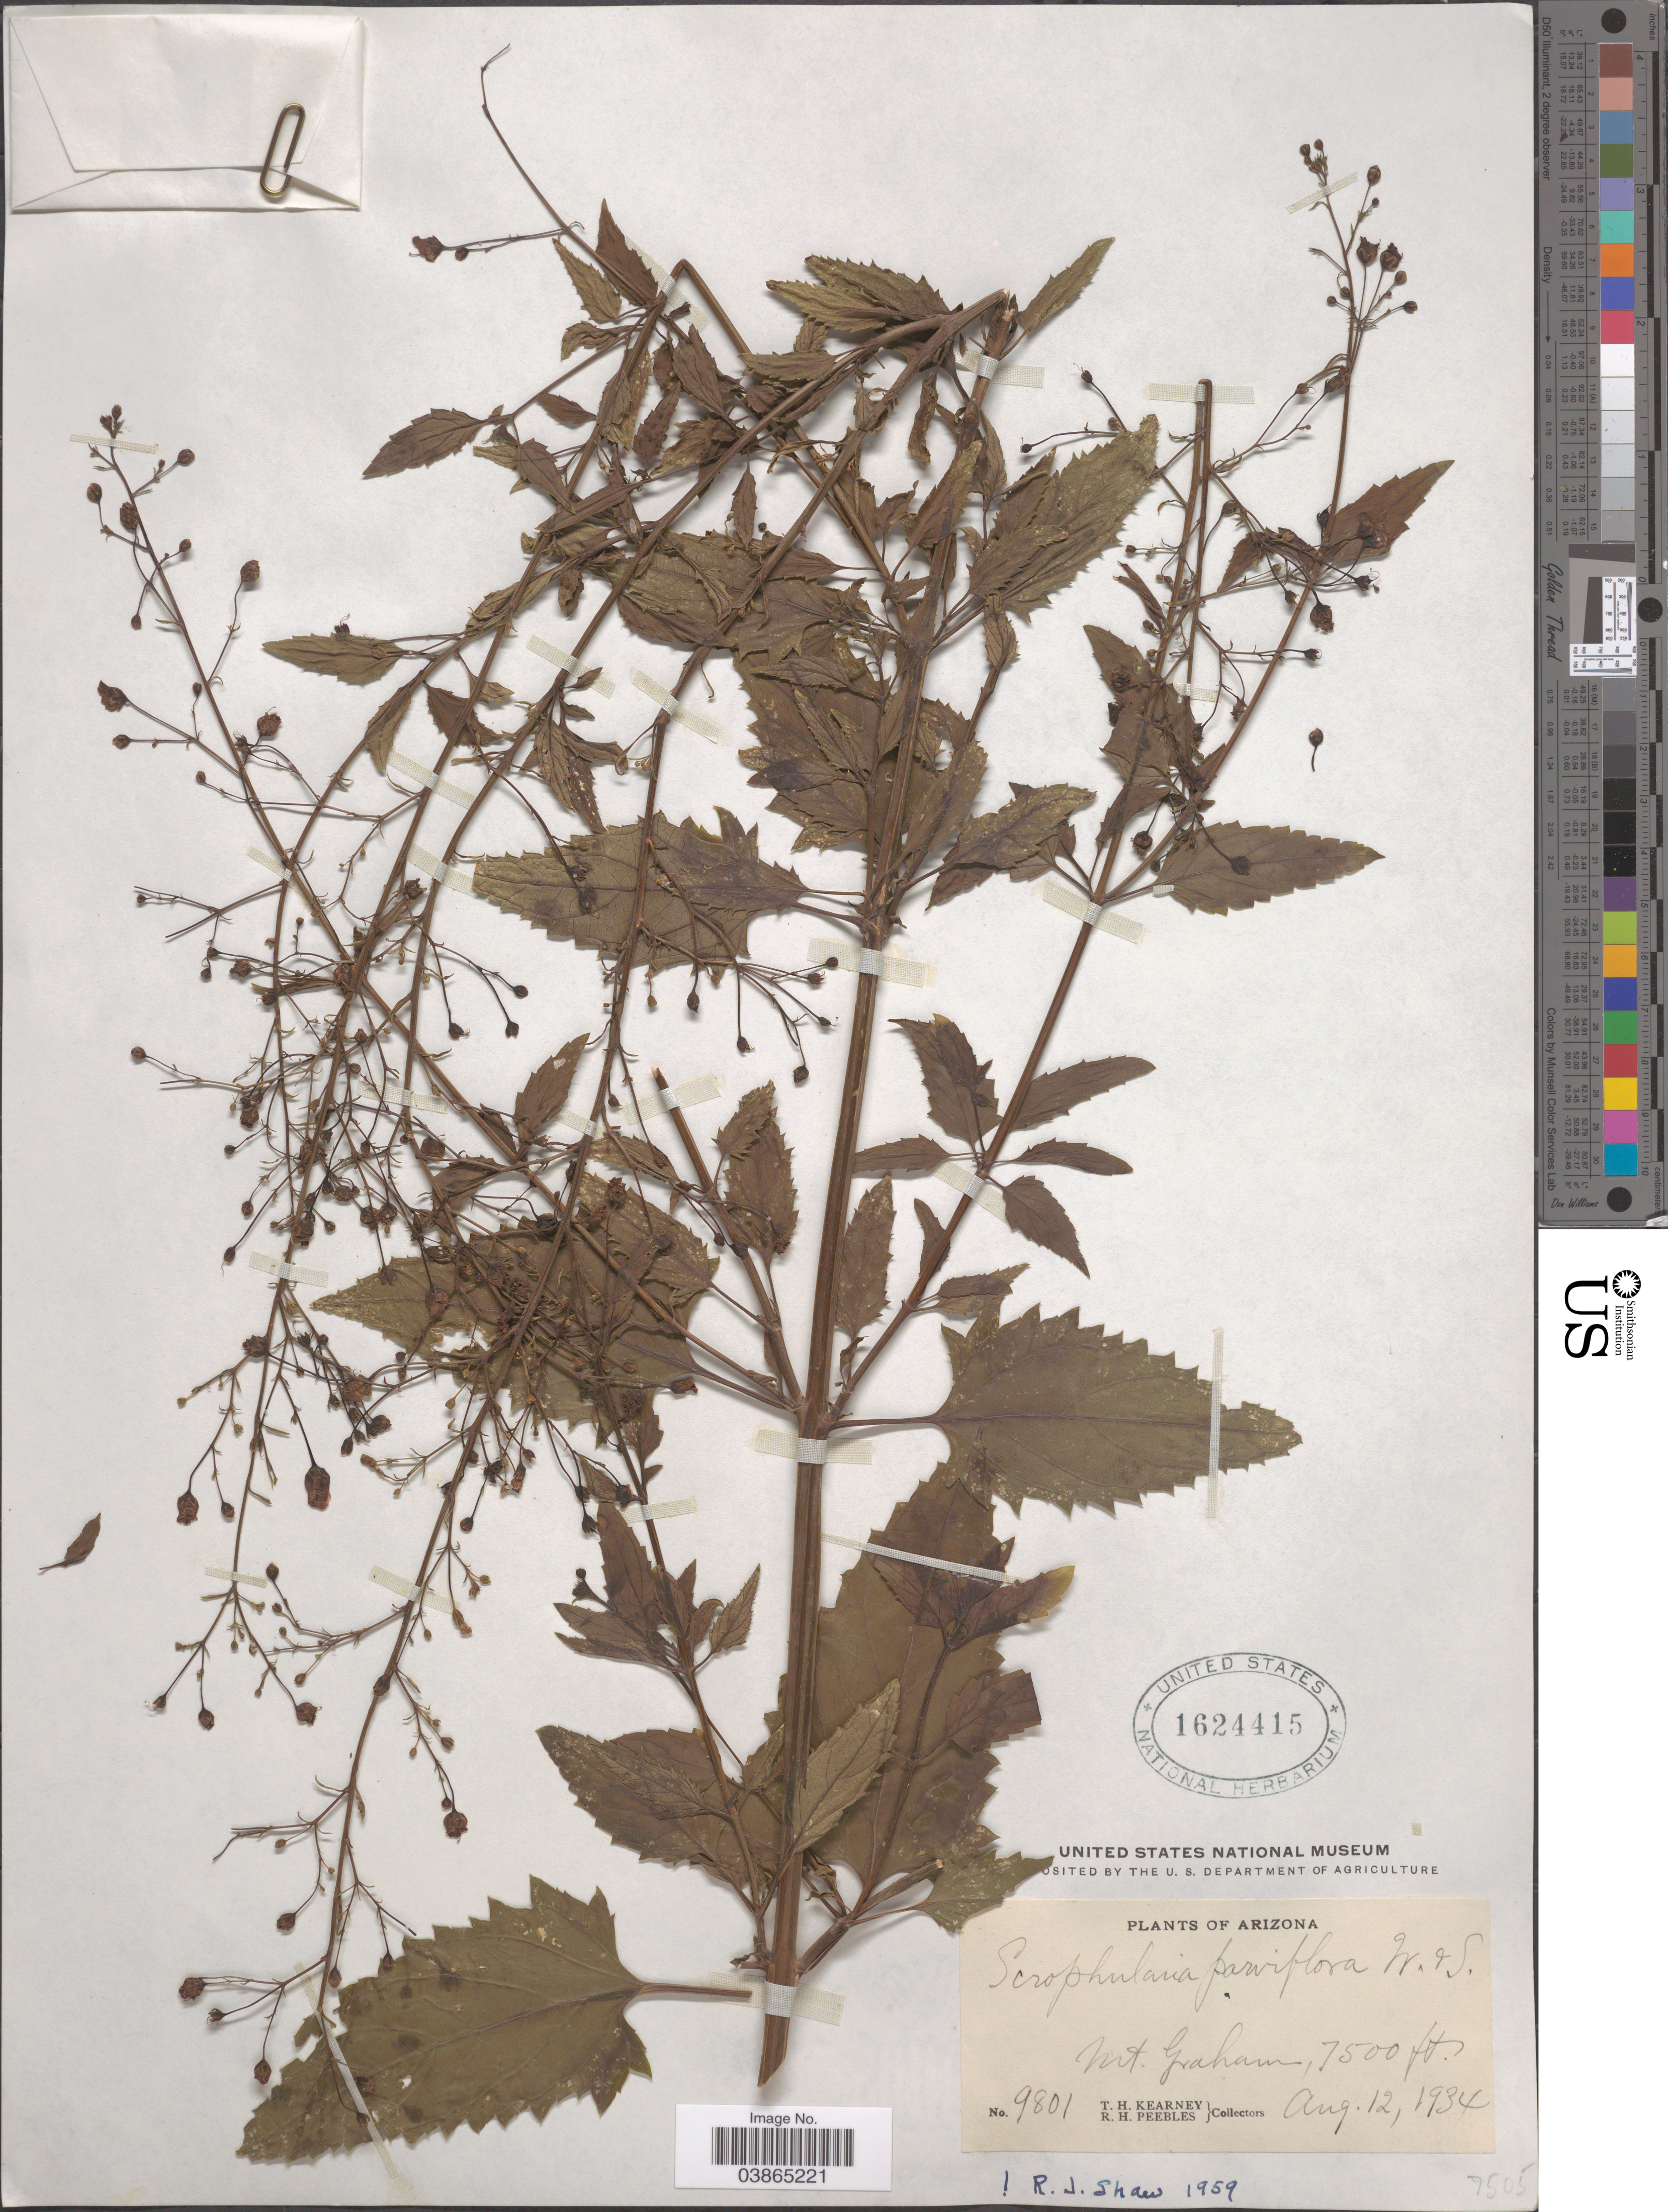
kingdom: Plantae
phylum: Tracheophyta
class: Magnoliopsida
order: Lamiales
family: Scrophulariaceae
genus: Scrophularia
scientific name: Scrophularia parviflora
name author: Wooton & Standl.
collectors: T. H. Kearney & R. H. Peebles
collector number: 9801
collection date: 1934-08-12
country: United States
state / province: Arizona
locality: Mt. Graham.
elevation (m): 2286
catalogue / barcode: US 1624415